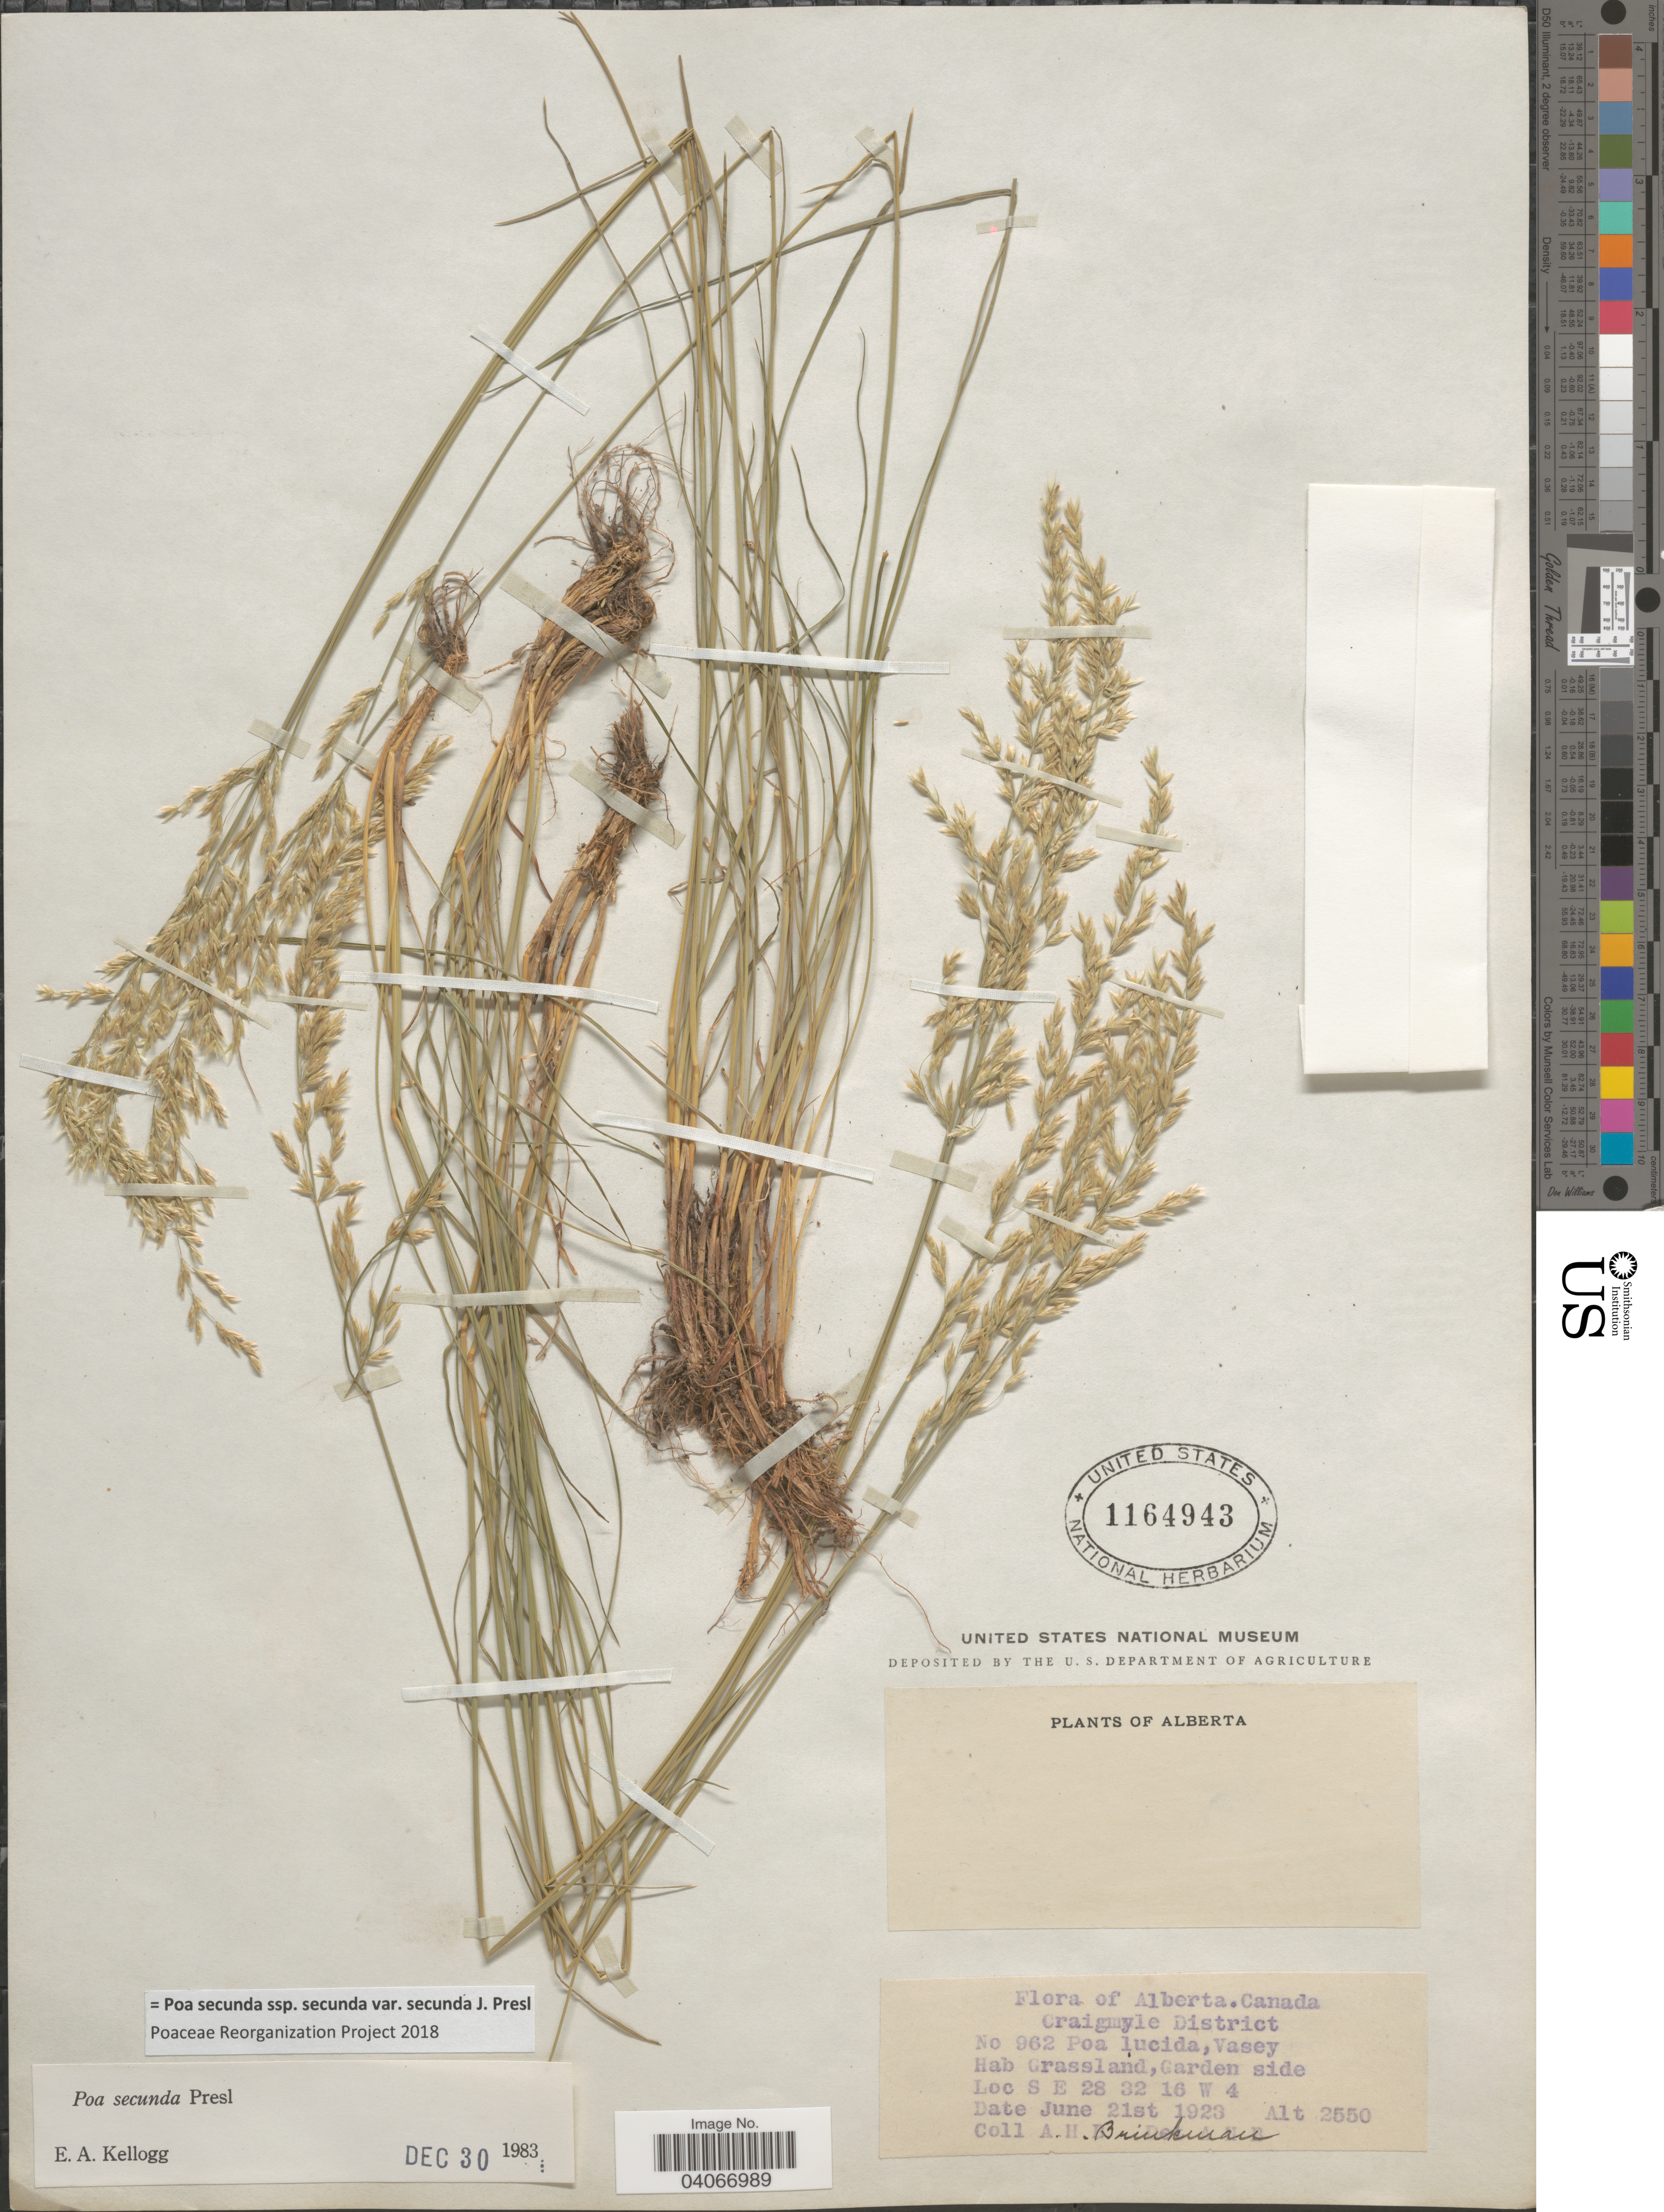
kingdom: Plantae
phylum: Tracheophyta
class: Liliopsida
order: Poales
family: Poaceae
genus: Poa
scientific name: Poa secunda subsp. secunda var. secunda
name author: J. Presl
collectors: A. Brinkman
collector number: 962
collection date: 1923-06-21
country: Canada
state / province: Alberta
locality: Craigmyle District. Grassland, Garden side. S E 28 32 16 W 4.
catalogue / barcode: US 1164943